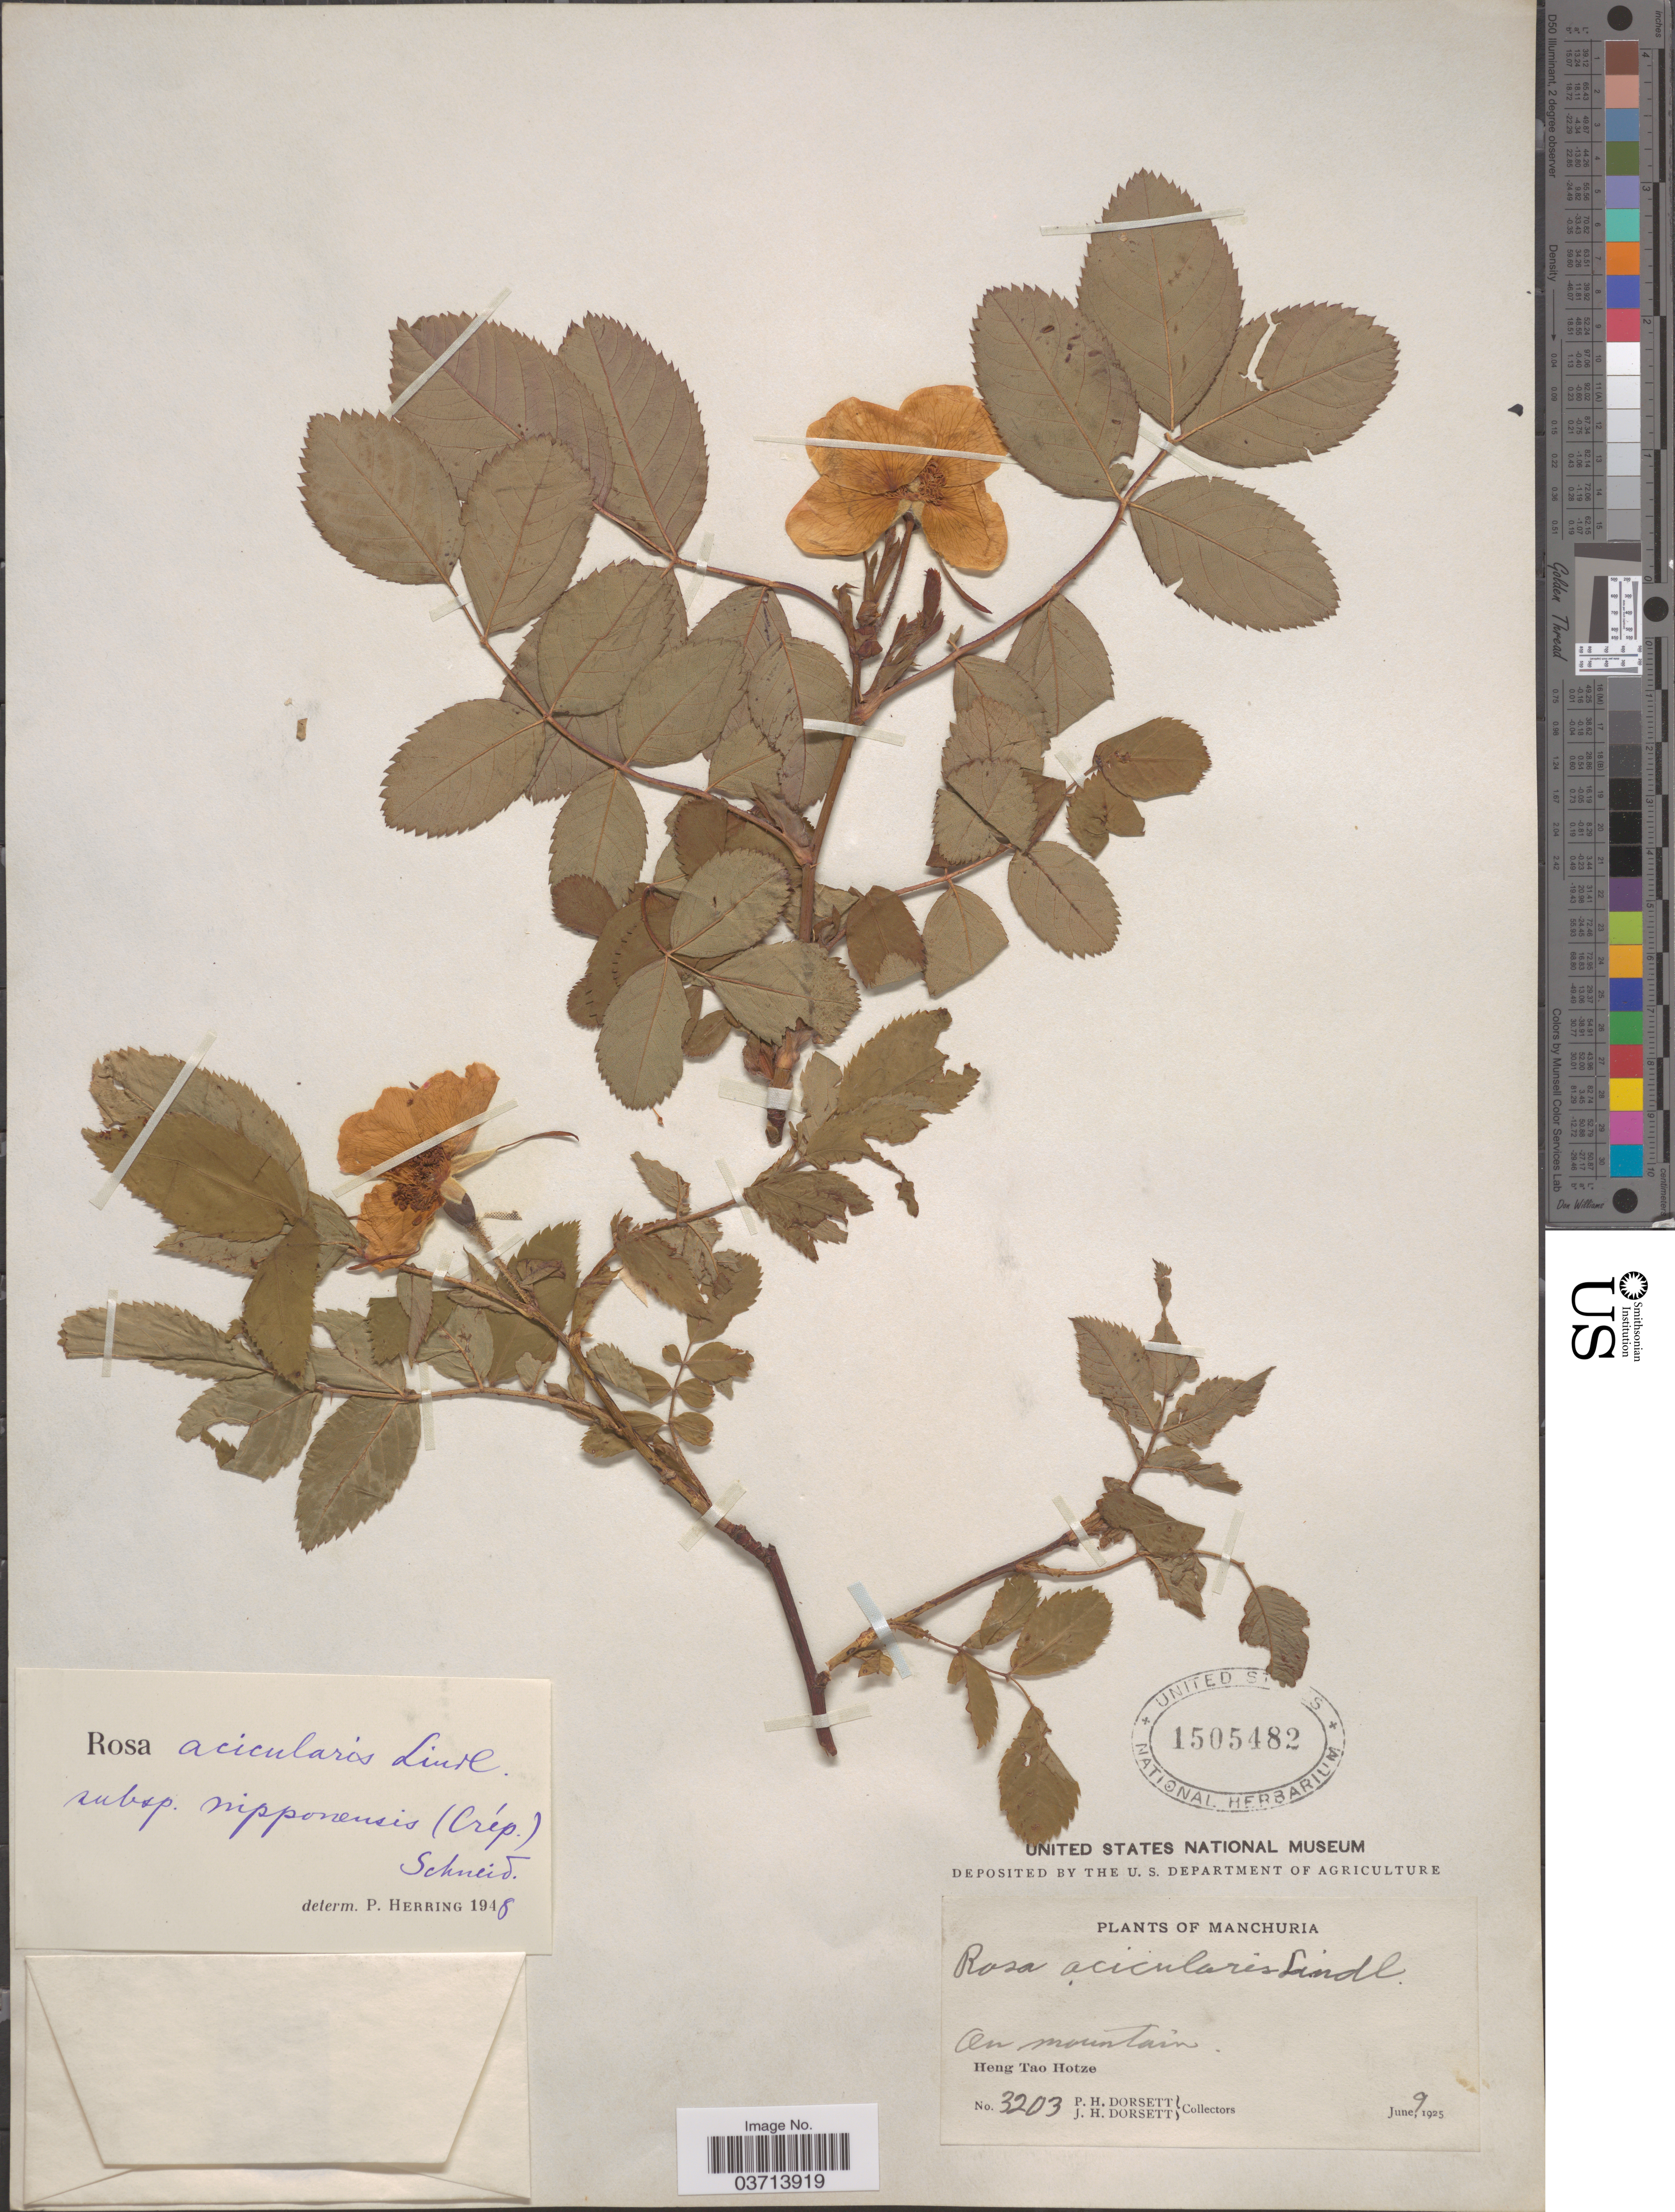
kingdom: Plantae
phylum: Tracheophyta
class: Magnoliopsida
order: Rosales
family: Rosaceae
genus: Rosa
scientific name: Rosa nipponensis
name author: Crép.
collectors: P. H. Dorsett & J. Dorsett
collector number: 3203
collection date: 1925-06-09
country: China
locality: Manchuria. On mountain. Heng Tao Hotze.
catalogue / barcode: US 1505482